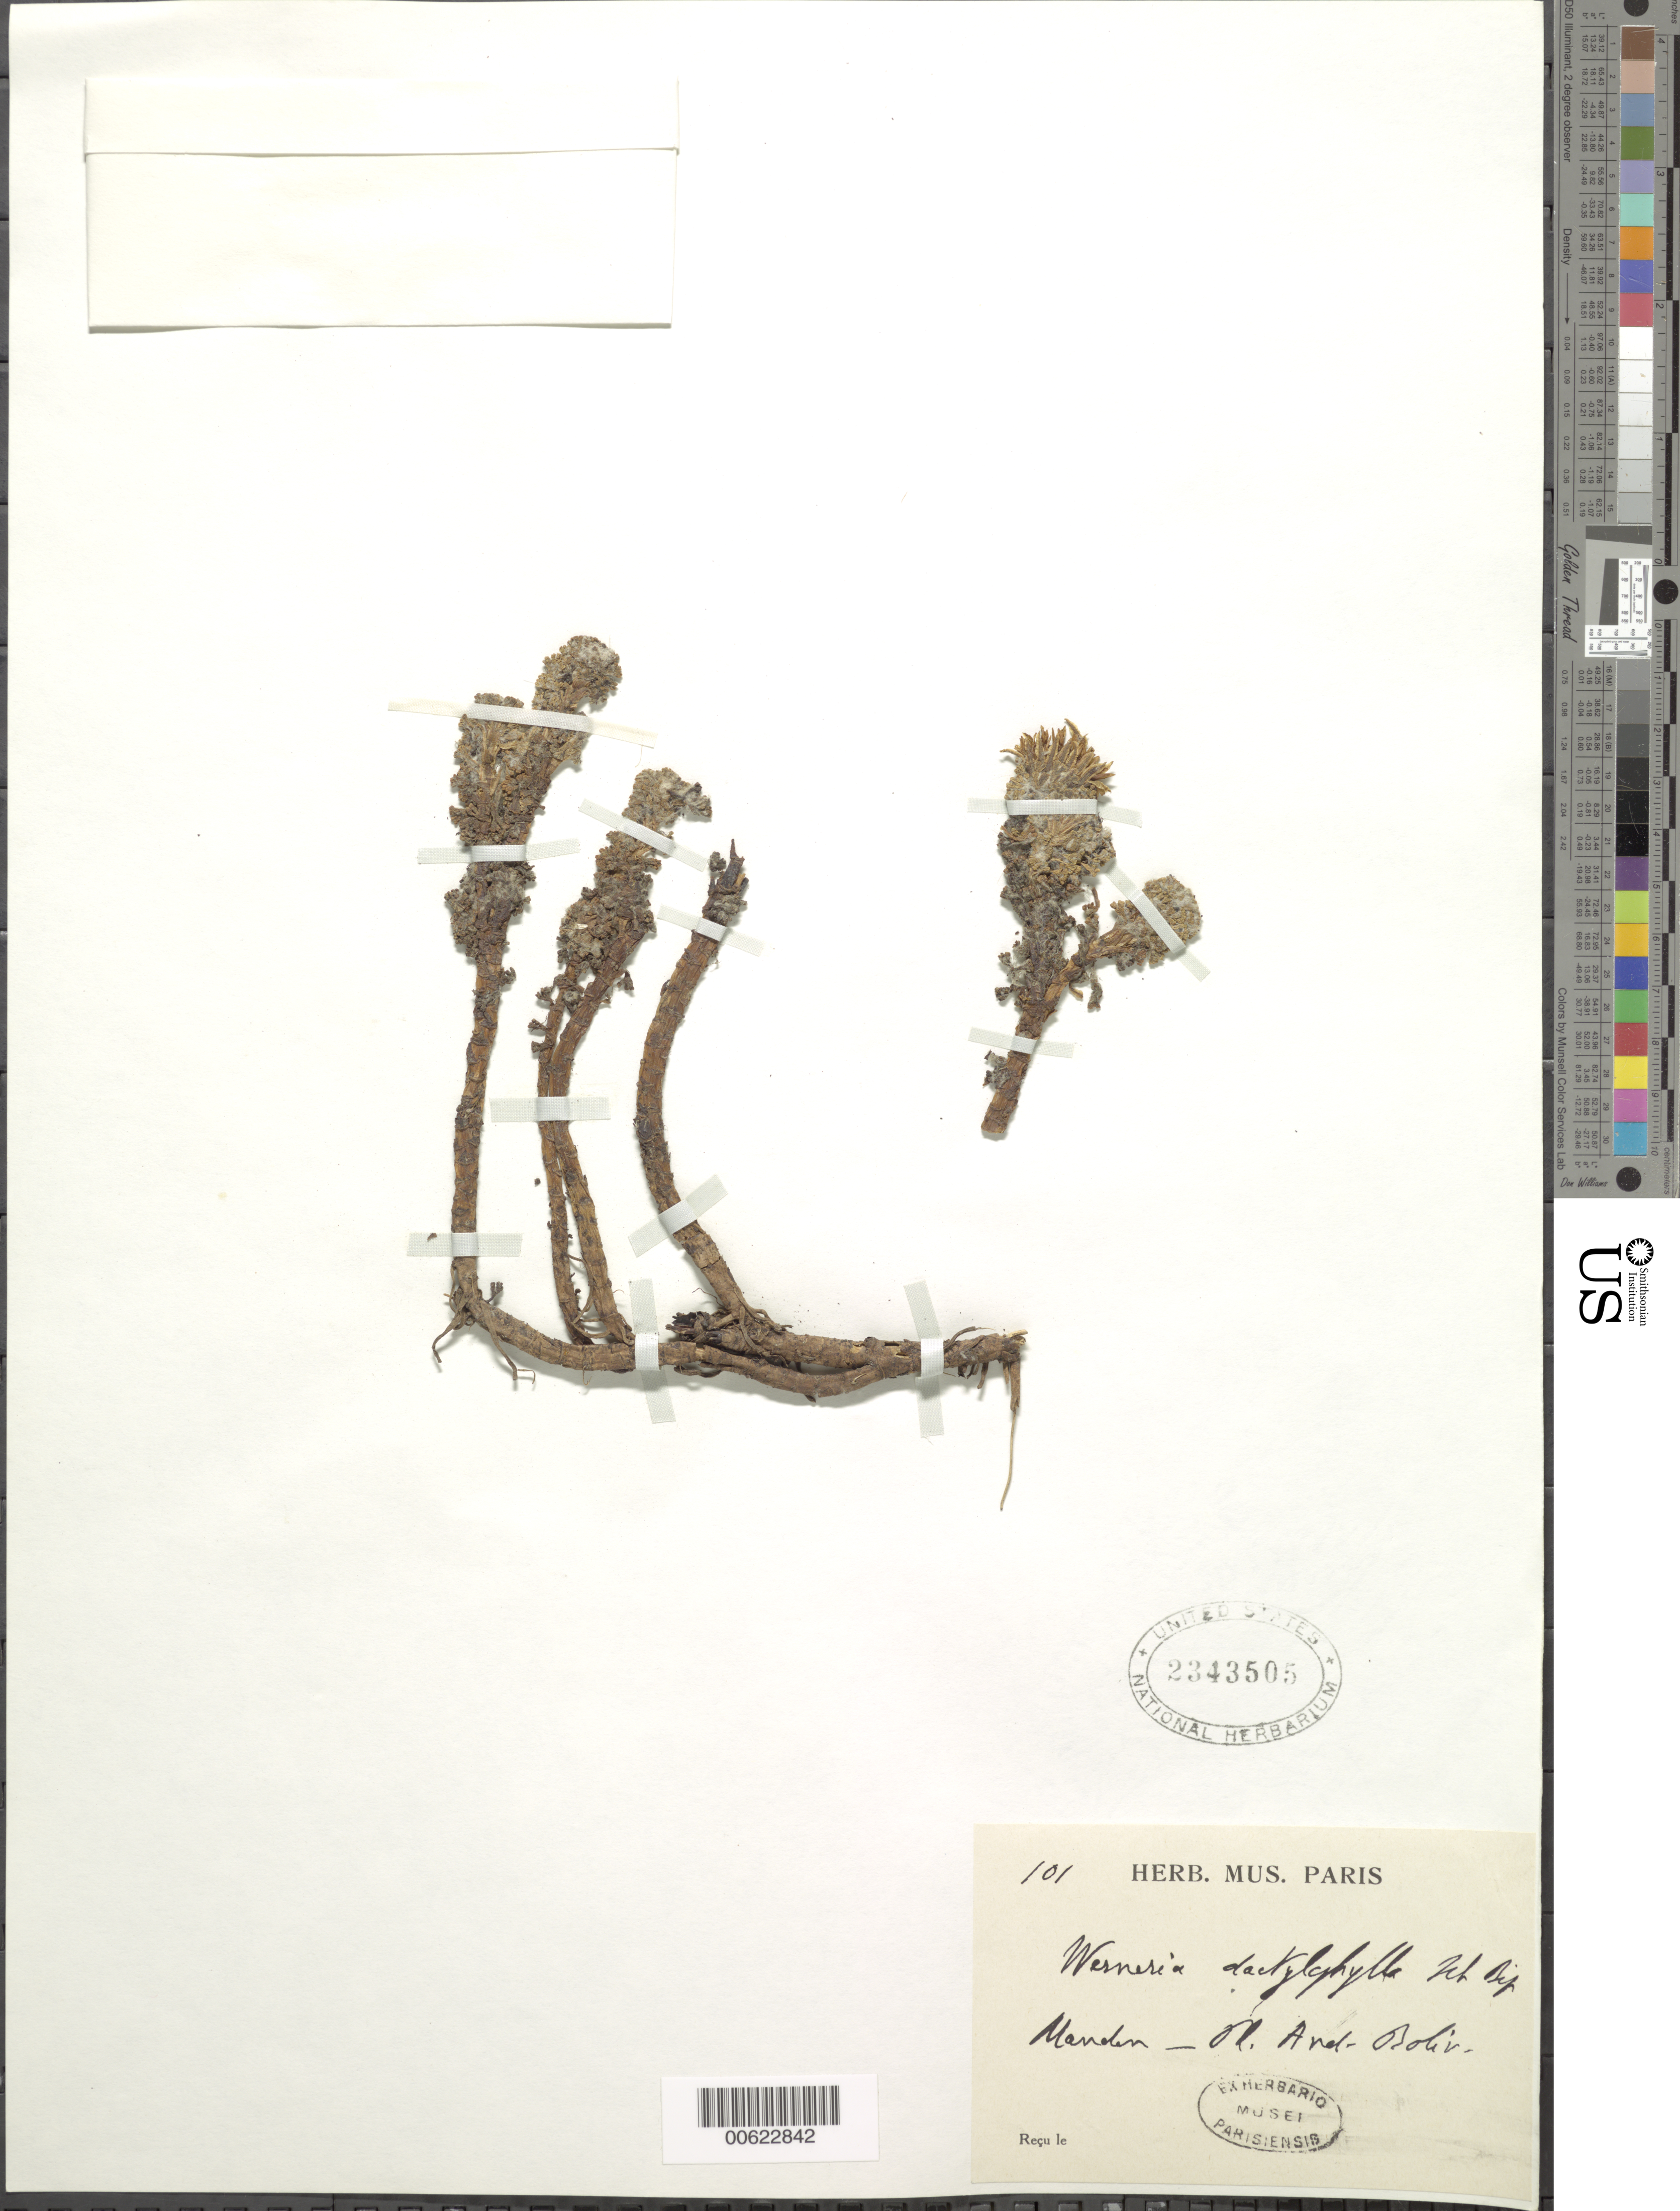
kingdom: Plantae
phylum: Tracheophyta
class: Magnoliopsida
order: Asterales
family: Asteraceae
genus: Xenophyllum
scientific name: Xenophyllum dactylophyllum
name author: (Sch. Bip.) V.A. Funk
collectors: Mandon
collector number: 101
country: Bolivia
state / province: La Paz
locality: Sorata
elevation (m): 5000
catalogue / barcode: US 2343505